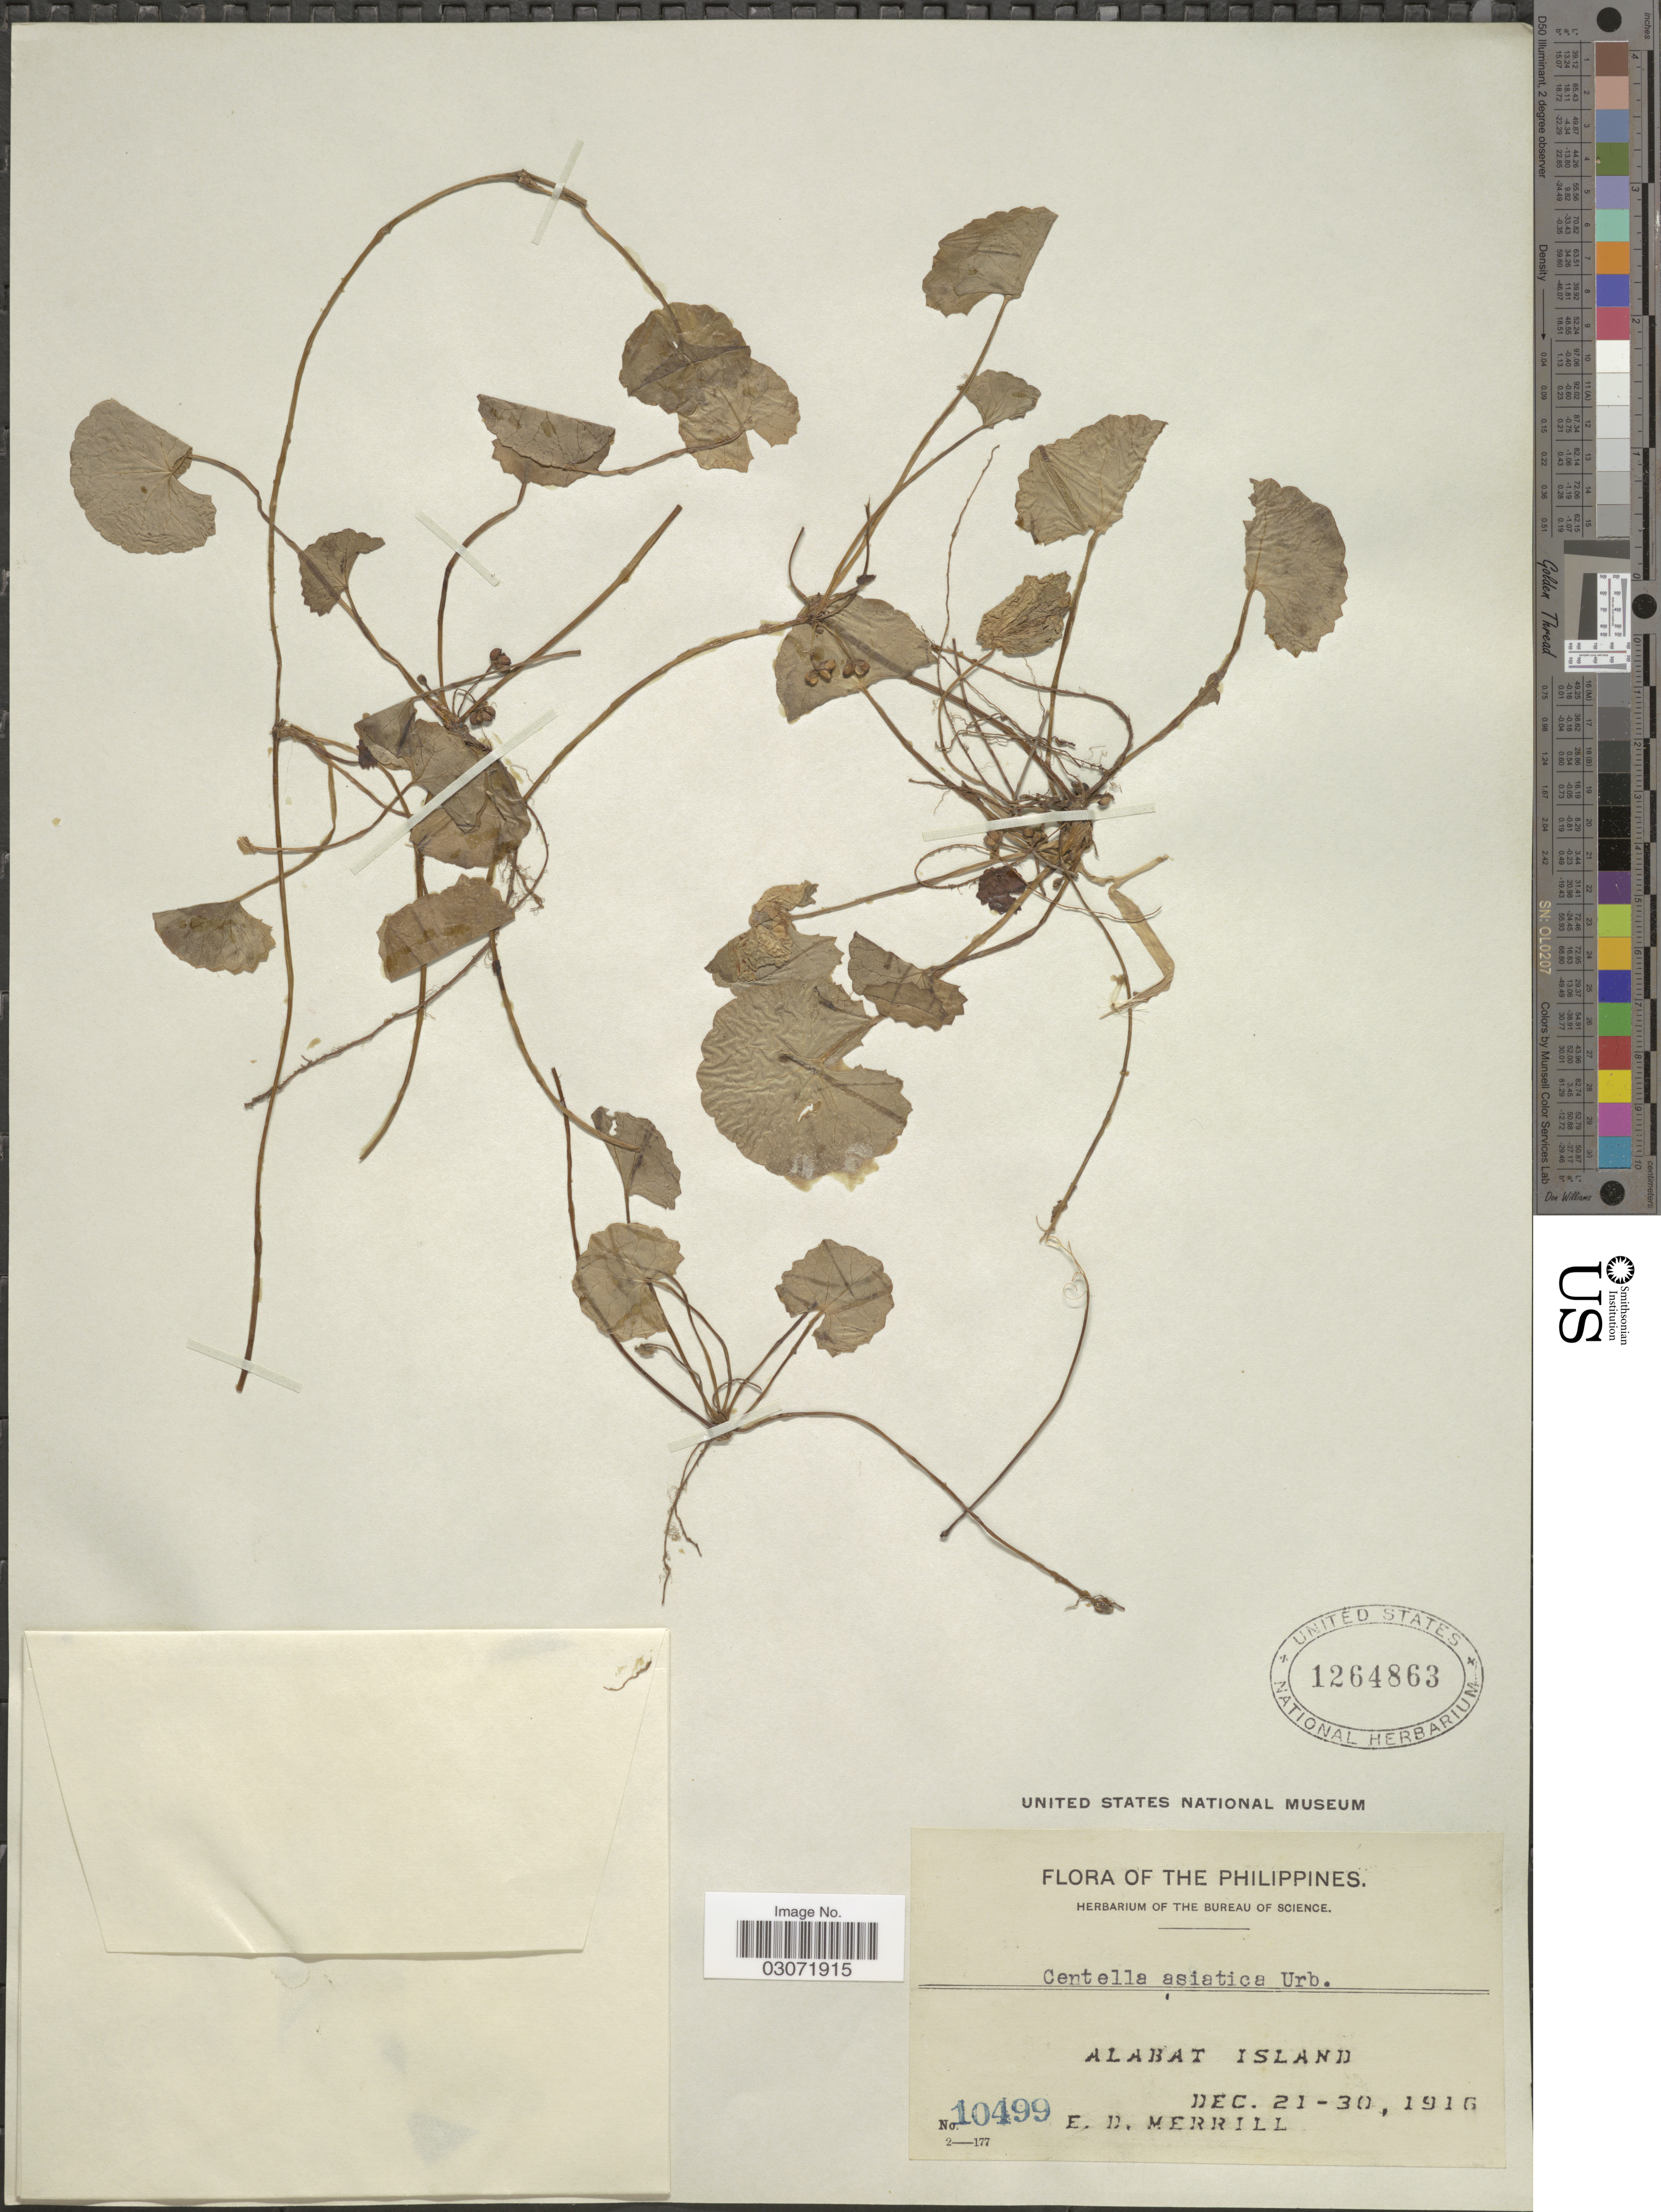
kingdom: Plantae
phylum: Tracheophyta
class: Magnoliopsida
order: Apiales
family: Apiaceae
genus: Centella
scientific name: Centella asiatica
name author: (L.) Urb.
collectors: E. D. Merrill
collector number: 10499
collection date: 1916-12-21/1916-12-30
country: Philippines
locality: Alabat Island.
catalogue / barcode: US 1264863